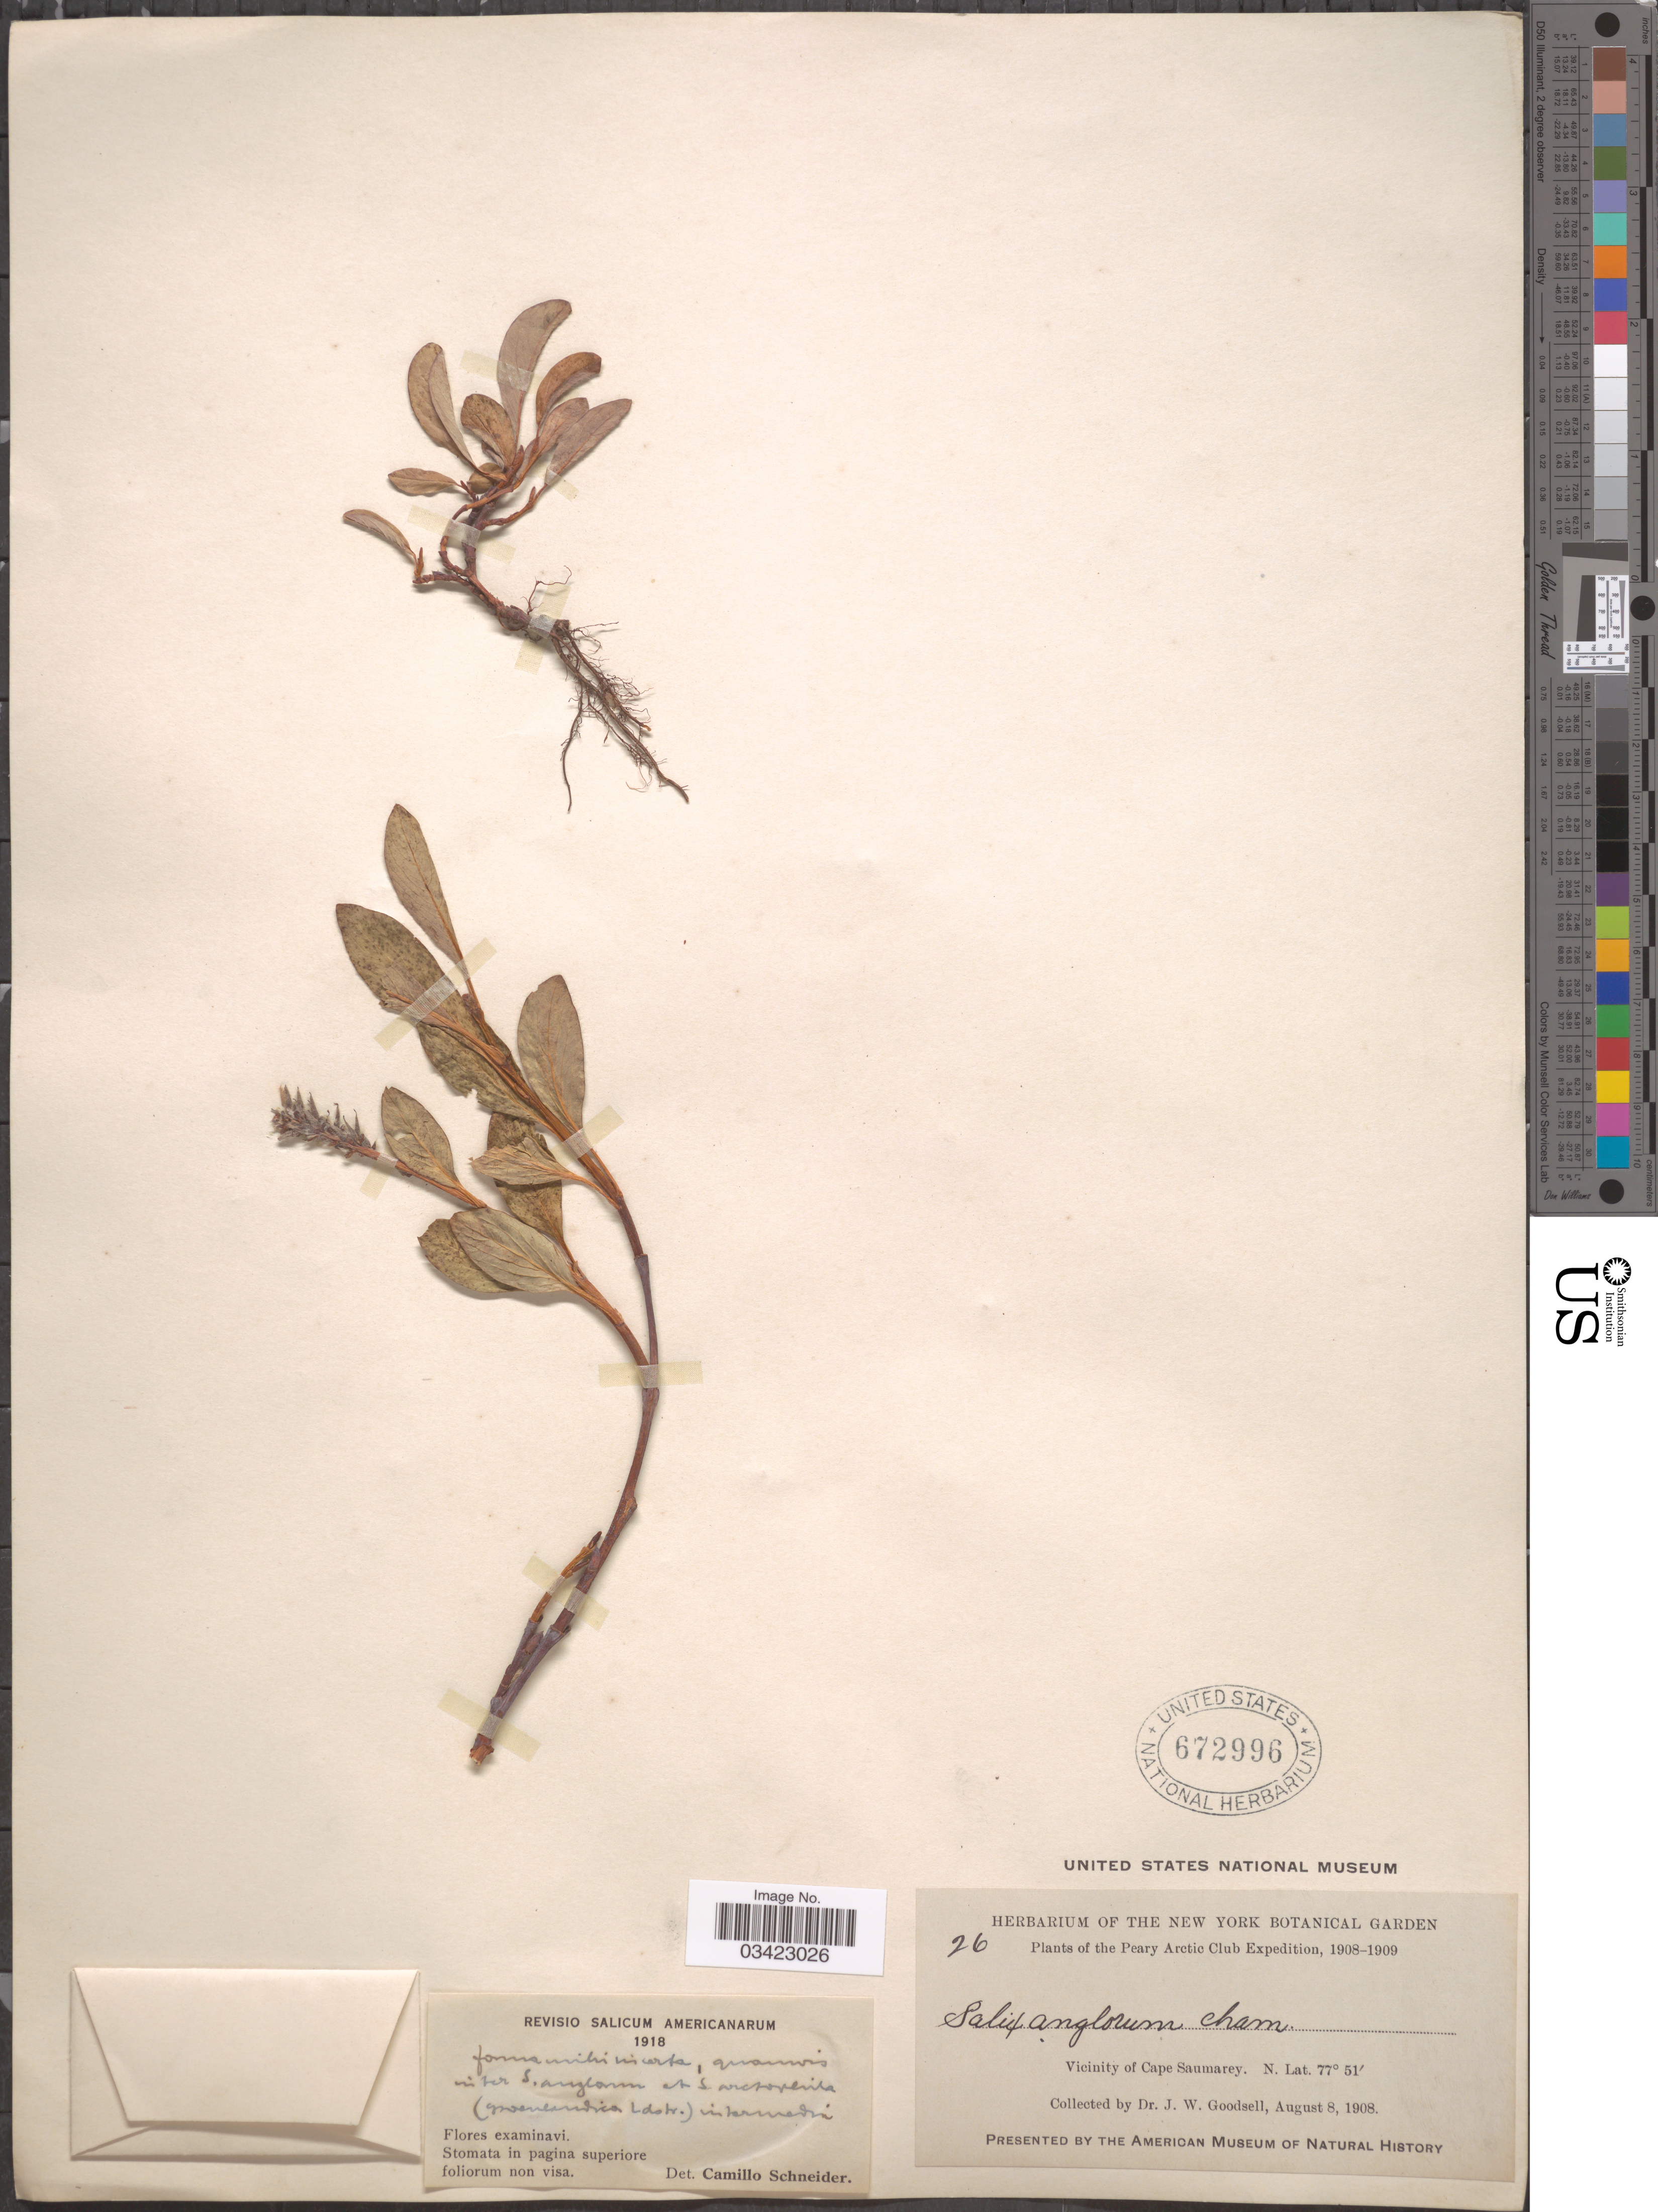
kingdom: Plantae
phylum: Tracheophyta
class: Magnoliopsida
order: Malpighiales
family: Salicaceae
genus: Salix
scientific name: Salix anglorum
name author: Cham.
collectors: J. Goodsell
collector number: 26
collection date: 1908-08-08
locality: Peary Arctic. Vicinity of Cape Saumarey.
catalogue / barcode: US 672996